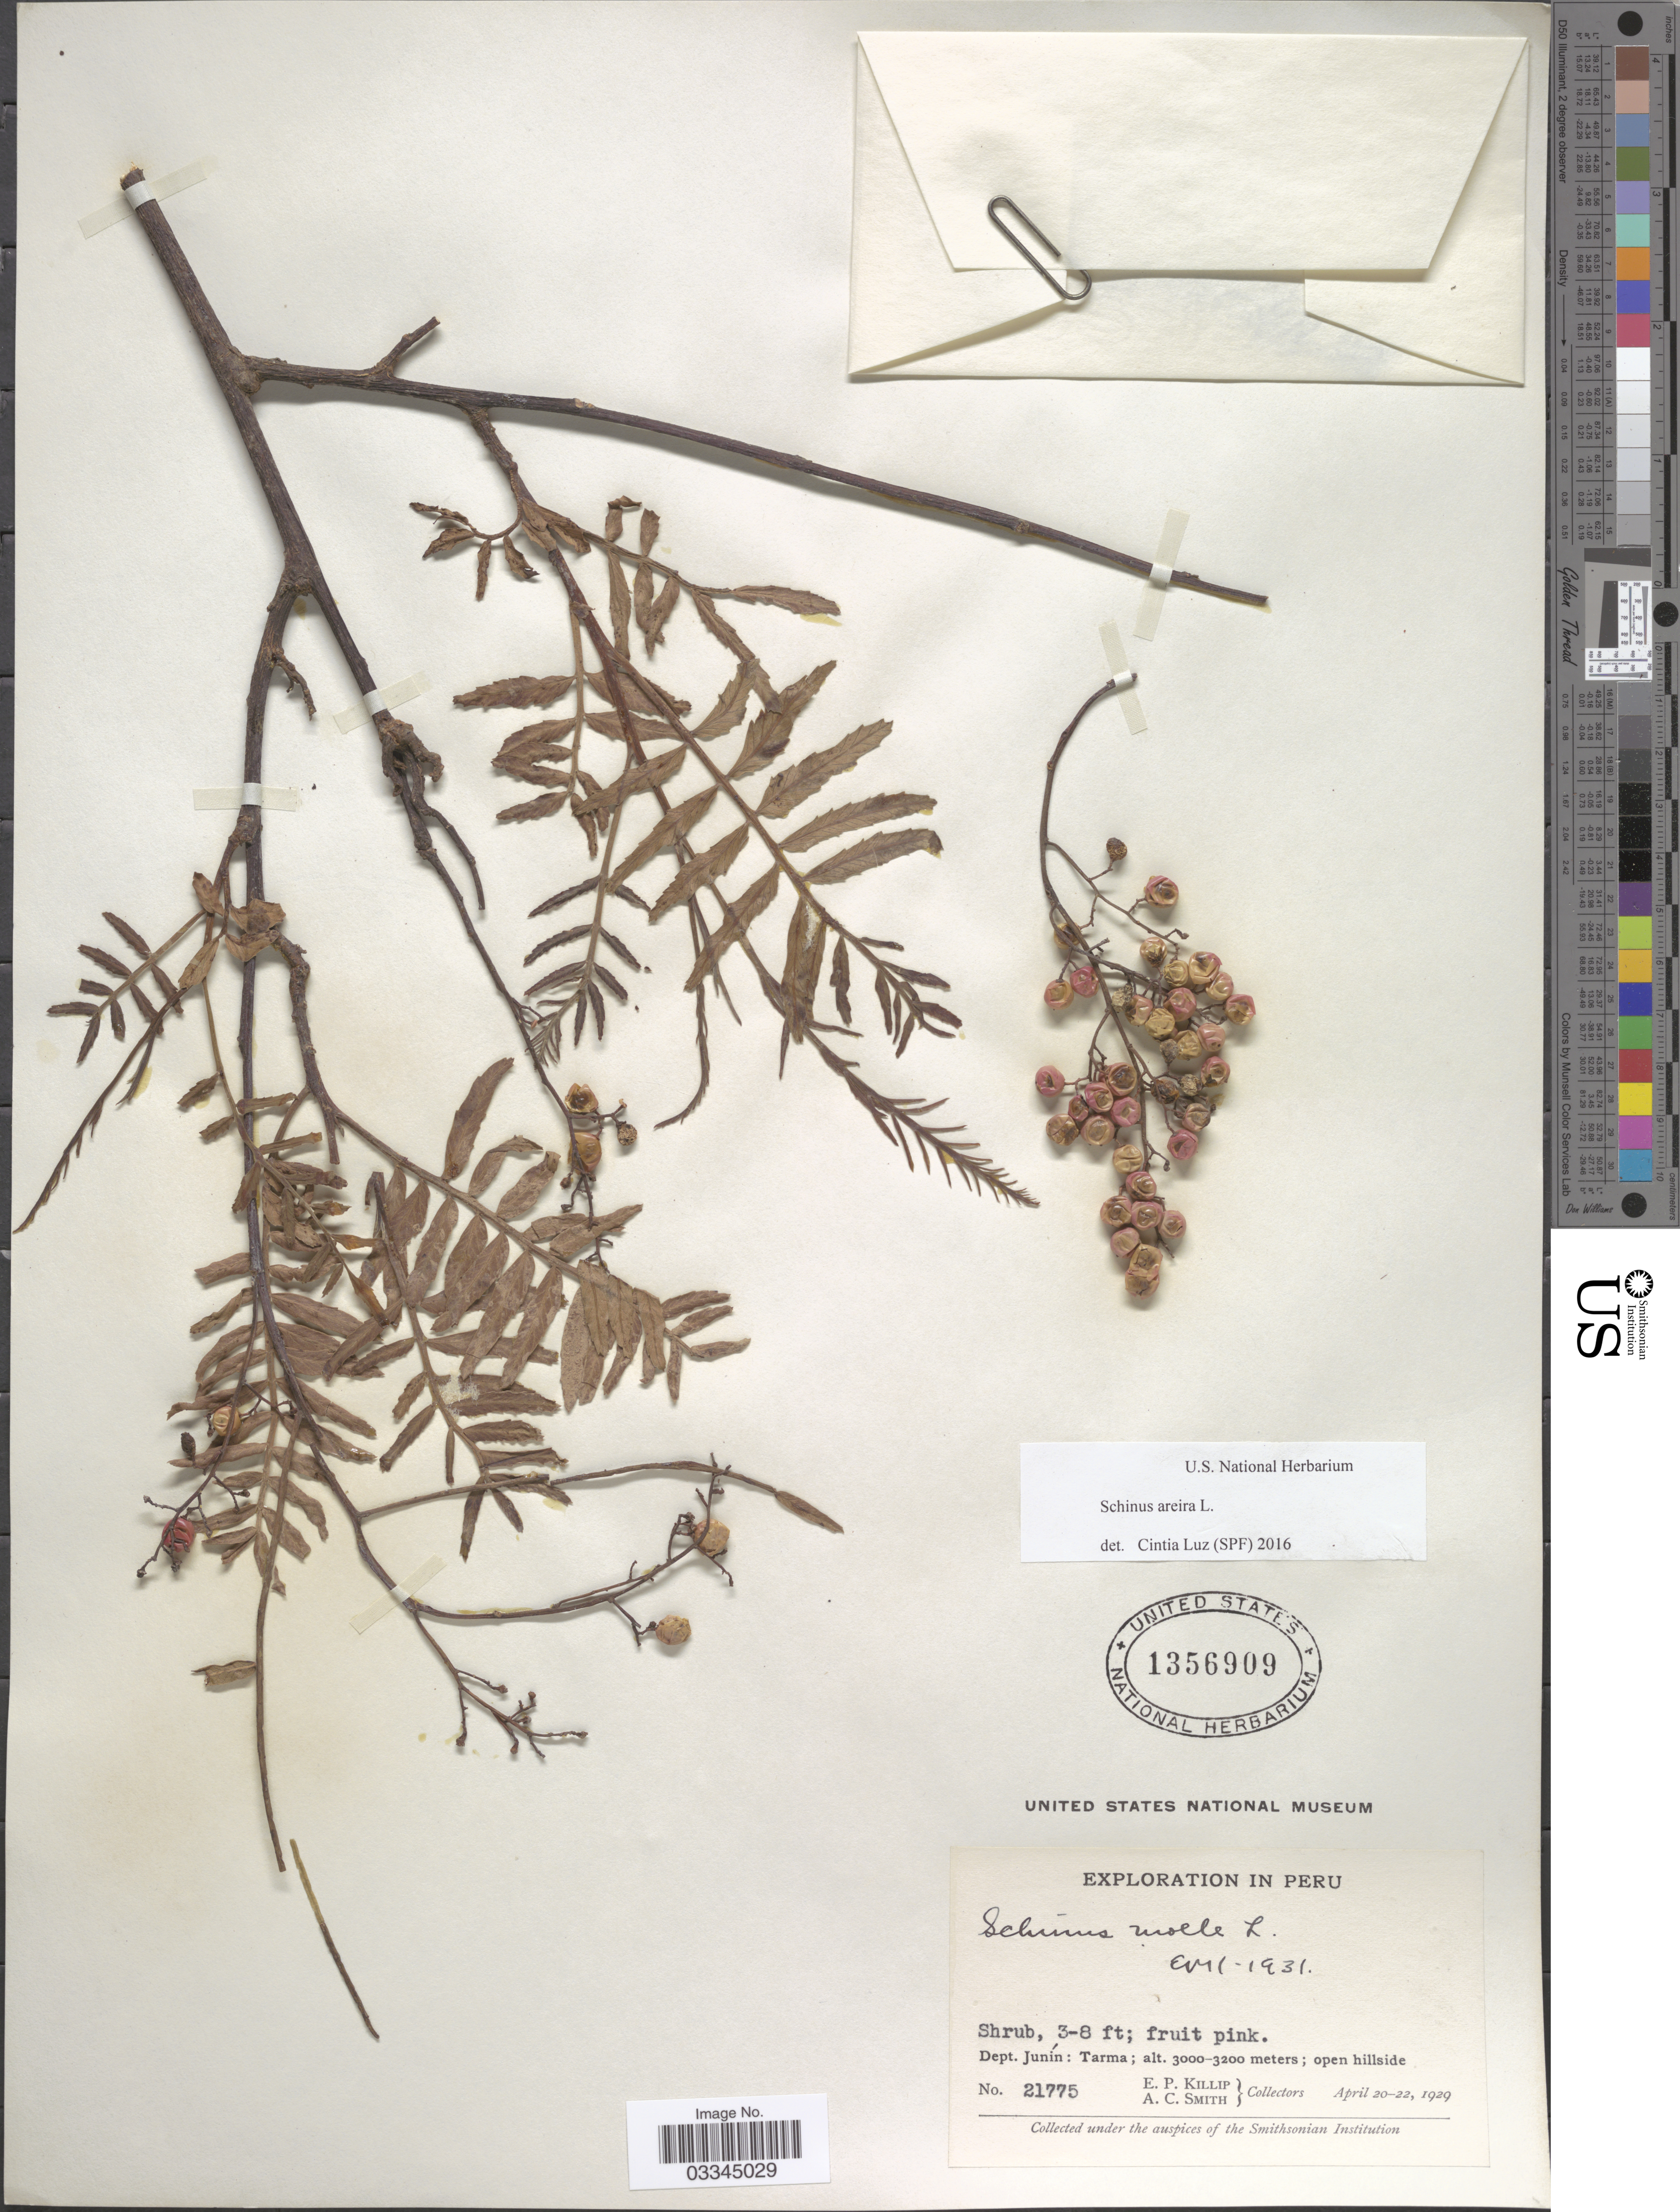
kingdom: Plantae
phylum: Tracheophyta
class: Magnoliopsida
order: Sapindales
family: Anacardiaceae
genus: Schinus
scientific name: Schinus areira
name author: L.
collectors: E. P. Killip & A. C. Smith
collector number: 21775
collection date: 1929-04-20/1929-04-22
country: Peru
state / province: Junín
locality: Dept. Junín: Tarma.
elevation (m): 3000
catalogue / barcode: US 1356909